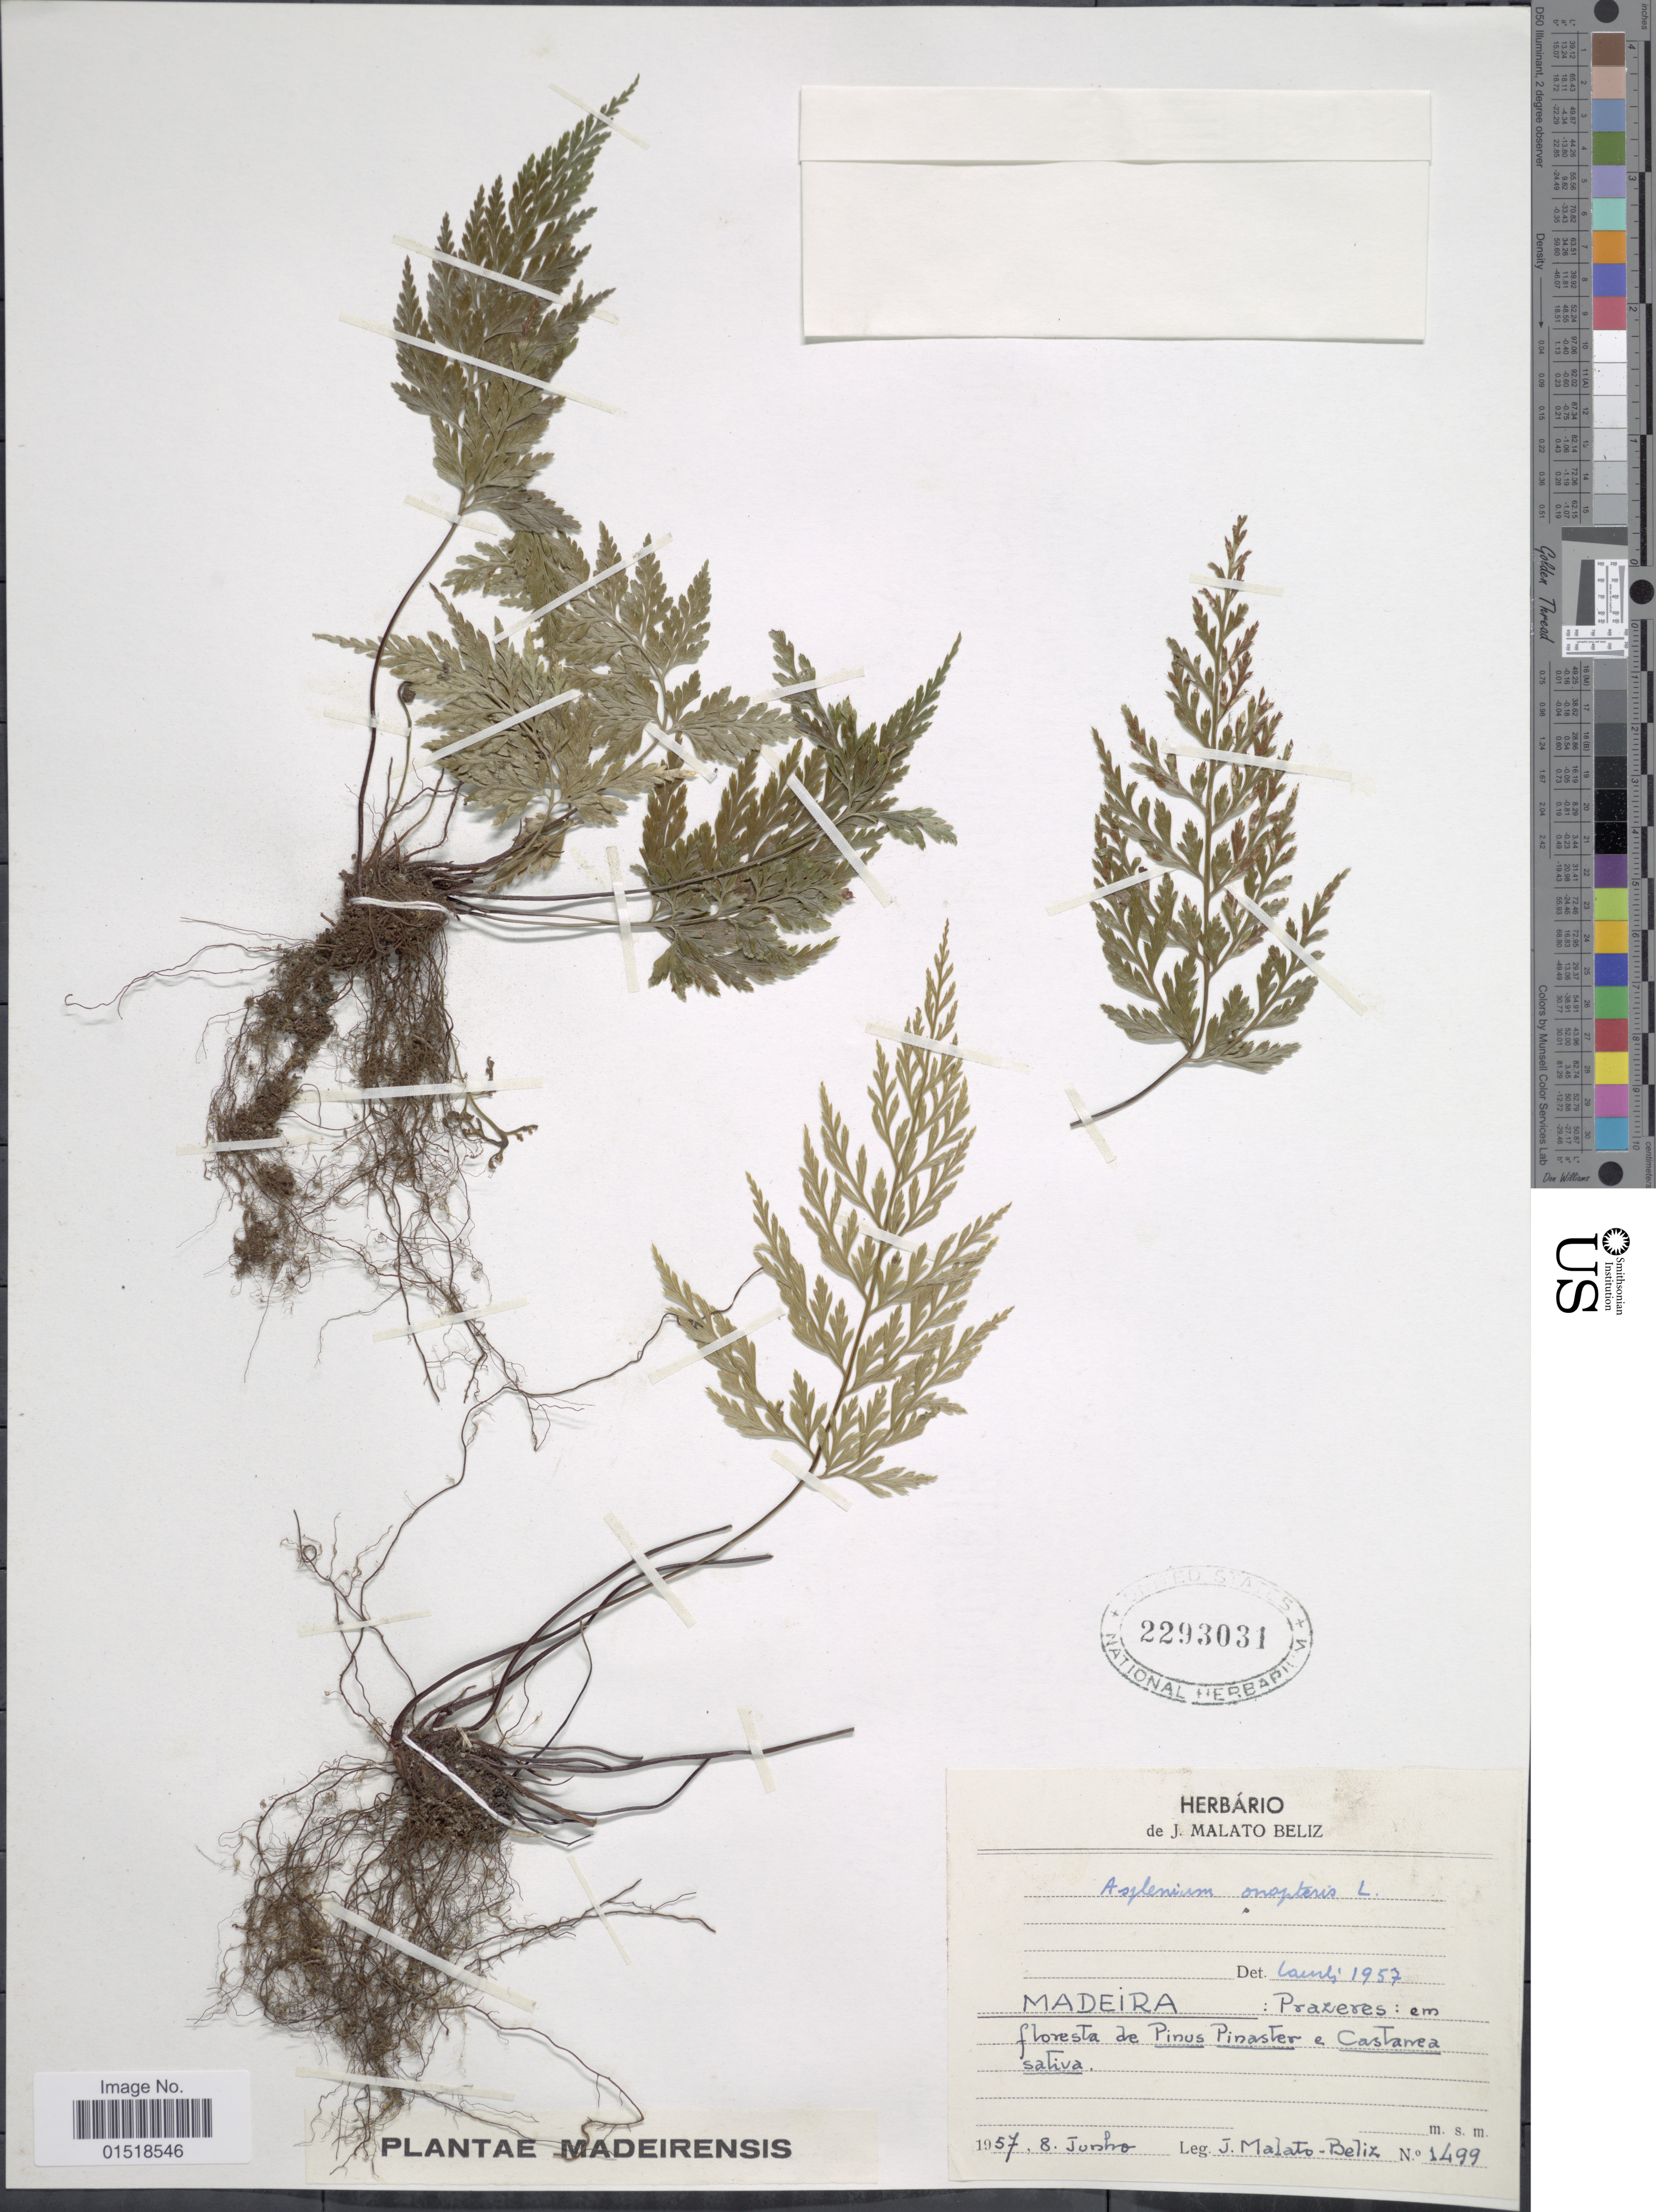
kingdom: Plantae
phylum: Tracheophyta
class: Polypodiopsida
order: Polypodiales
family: Aspleniaceae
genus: Asplenium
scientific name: Asplenium adiantum-nigrum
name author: L.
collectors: J. Malato-Beliz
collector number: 1499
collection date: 1957-06-08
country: Portugal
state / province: Madeira (Aut. Reg.)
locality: Prazeres: em floresta de Pinus Pinaster e Castarrea [interpreted] saliva. [interpreted]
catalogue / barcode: US 2293031